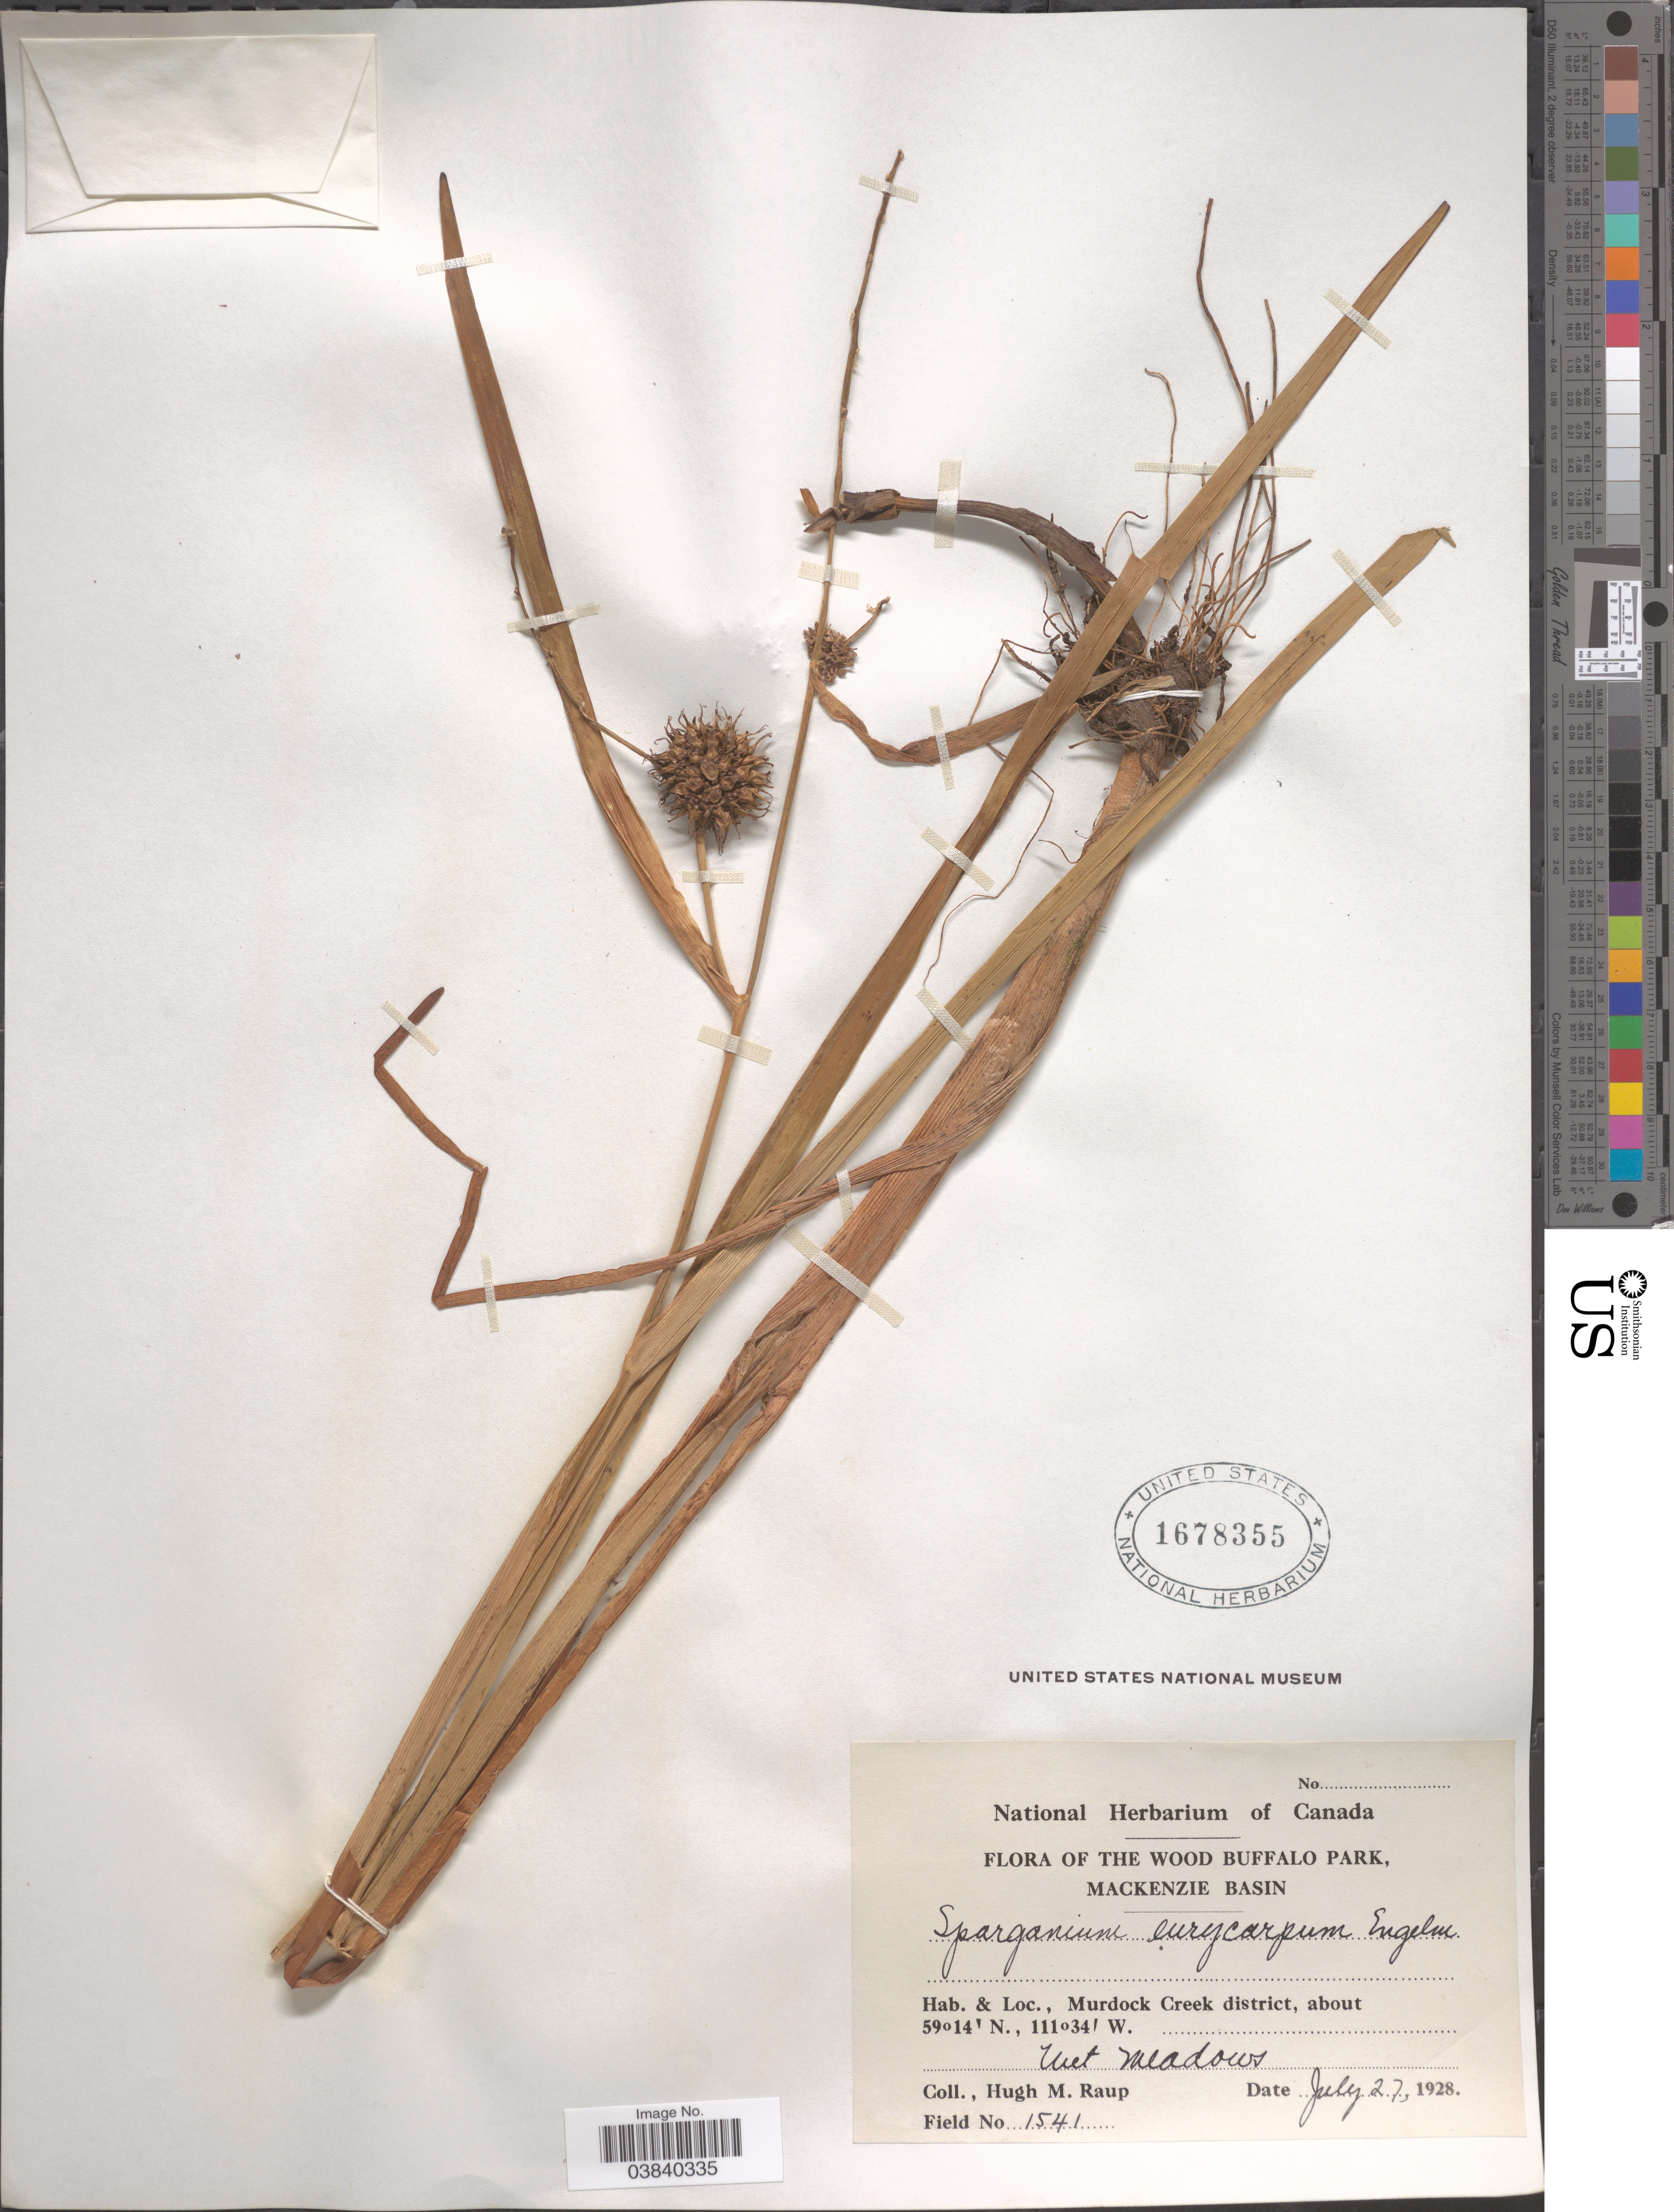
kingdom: Plantae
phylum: Tracheophyta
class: Liliopsida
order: Poales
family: Typhaceae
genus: Sparganium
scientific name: Sparganium eurycarpum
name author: Engelm.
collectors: H. Raup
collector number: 1541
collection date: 1928-07-27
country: Canada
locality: The Wood Buffalo Park, Mackenzie Basin. Murdock Creek district. Wet meadows.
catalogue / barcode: US 1678355